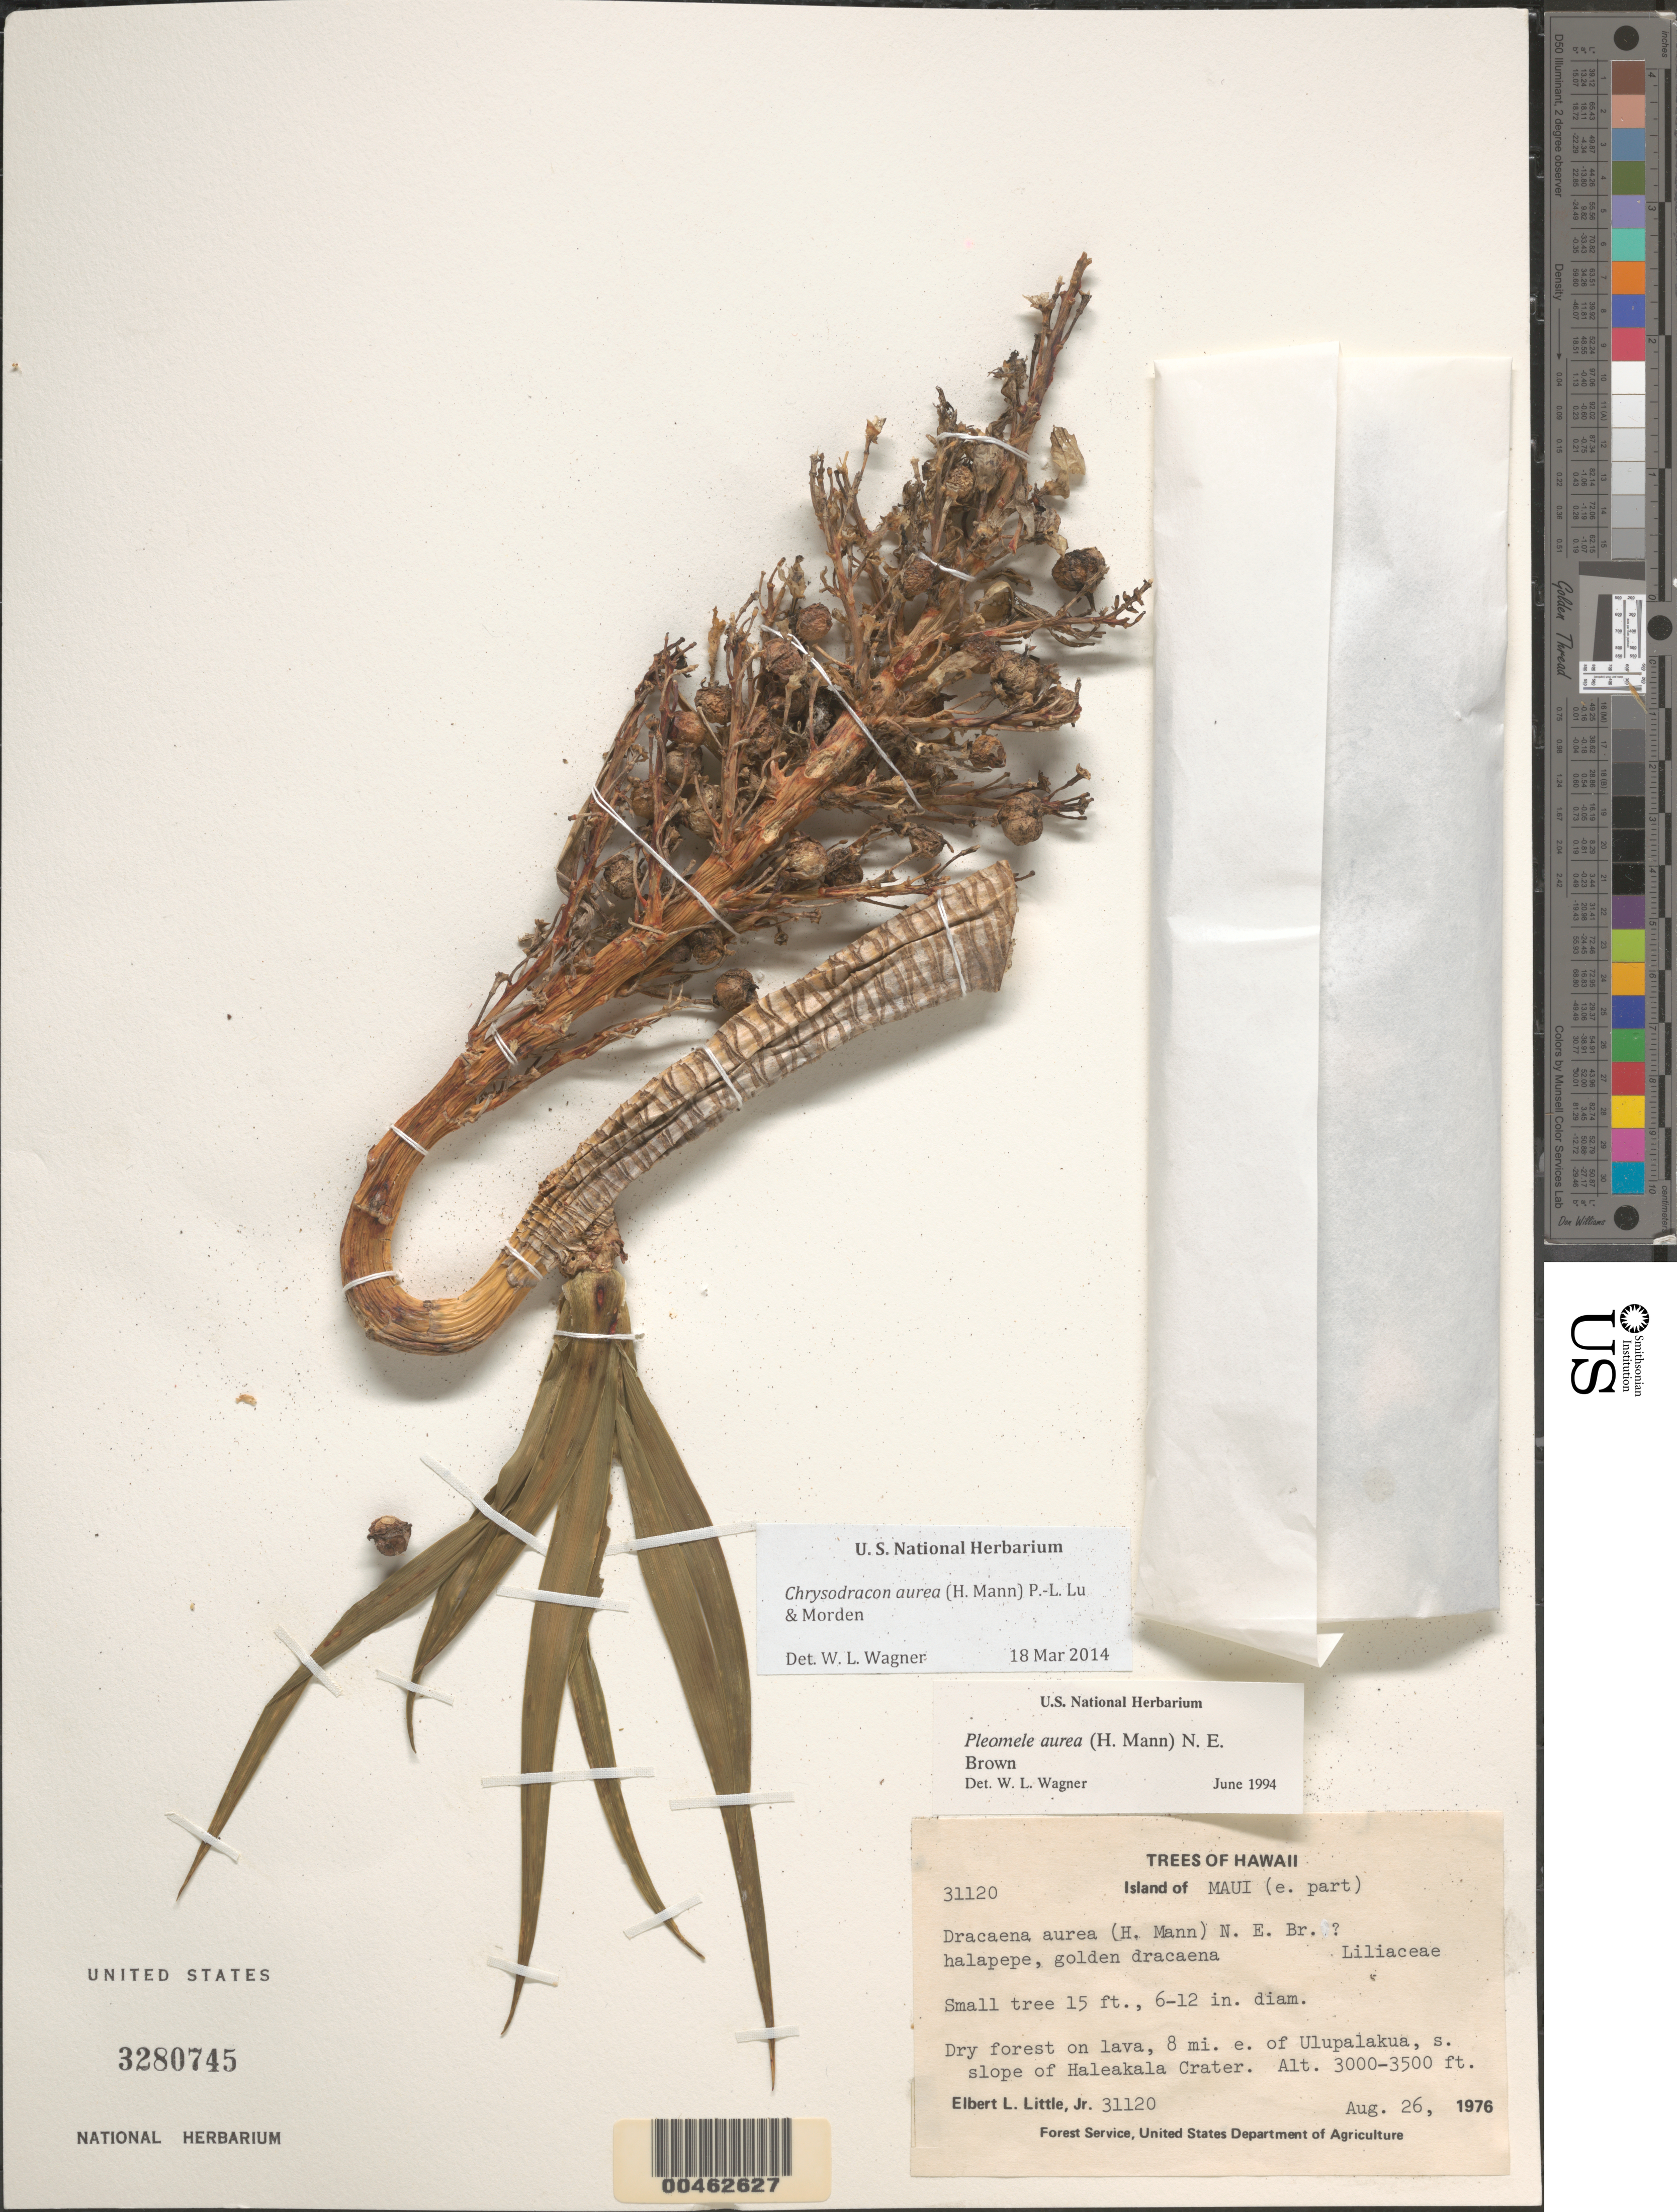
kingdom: Plantae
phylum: Tracheophyta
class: Liliopsida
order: Asparagales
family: Asparagaceae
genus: Dracaena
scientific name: Dracaena aurea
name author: H. Mann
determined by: Wagner, W. L., (BOT), Smithsonian Institution - National Museum of Natural History (UNITED STATES)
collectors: E. L. Little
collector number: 31120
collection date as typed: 26 Aug 1976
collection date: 1976-08-26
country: United States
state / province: Hawaii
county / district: Maui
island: Maui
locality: E part of Maui, 8 mi E of Ulupalakua, S slope of Haleakala Crater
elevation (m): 914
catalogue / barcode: US 3280745